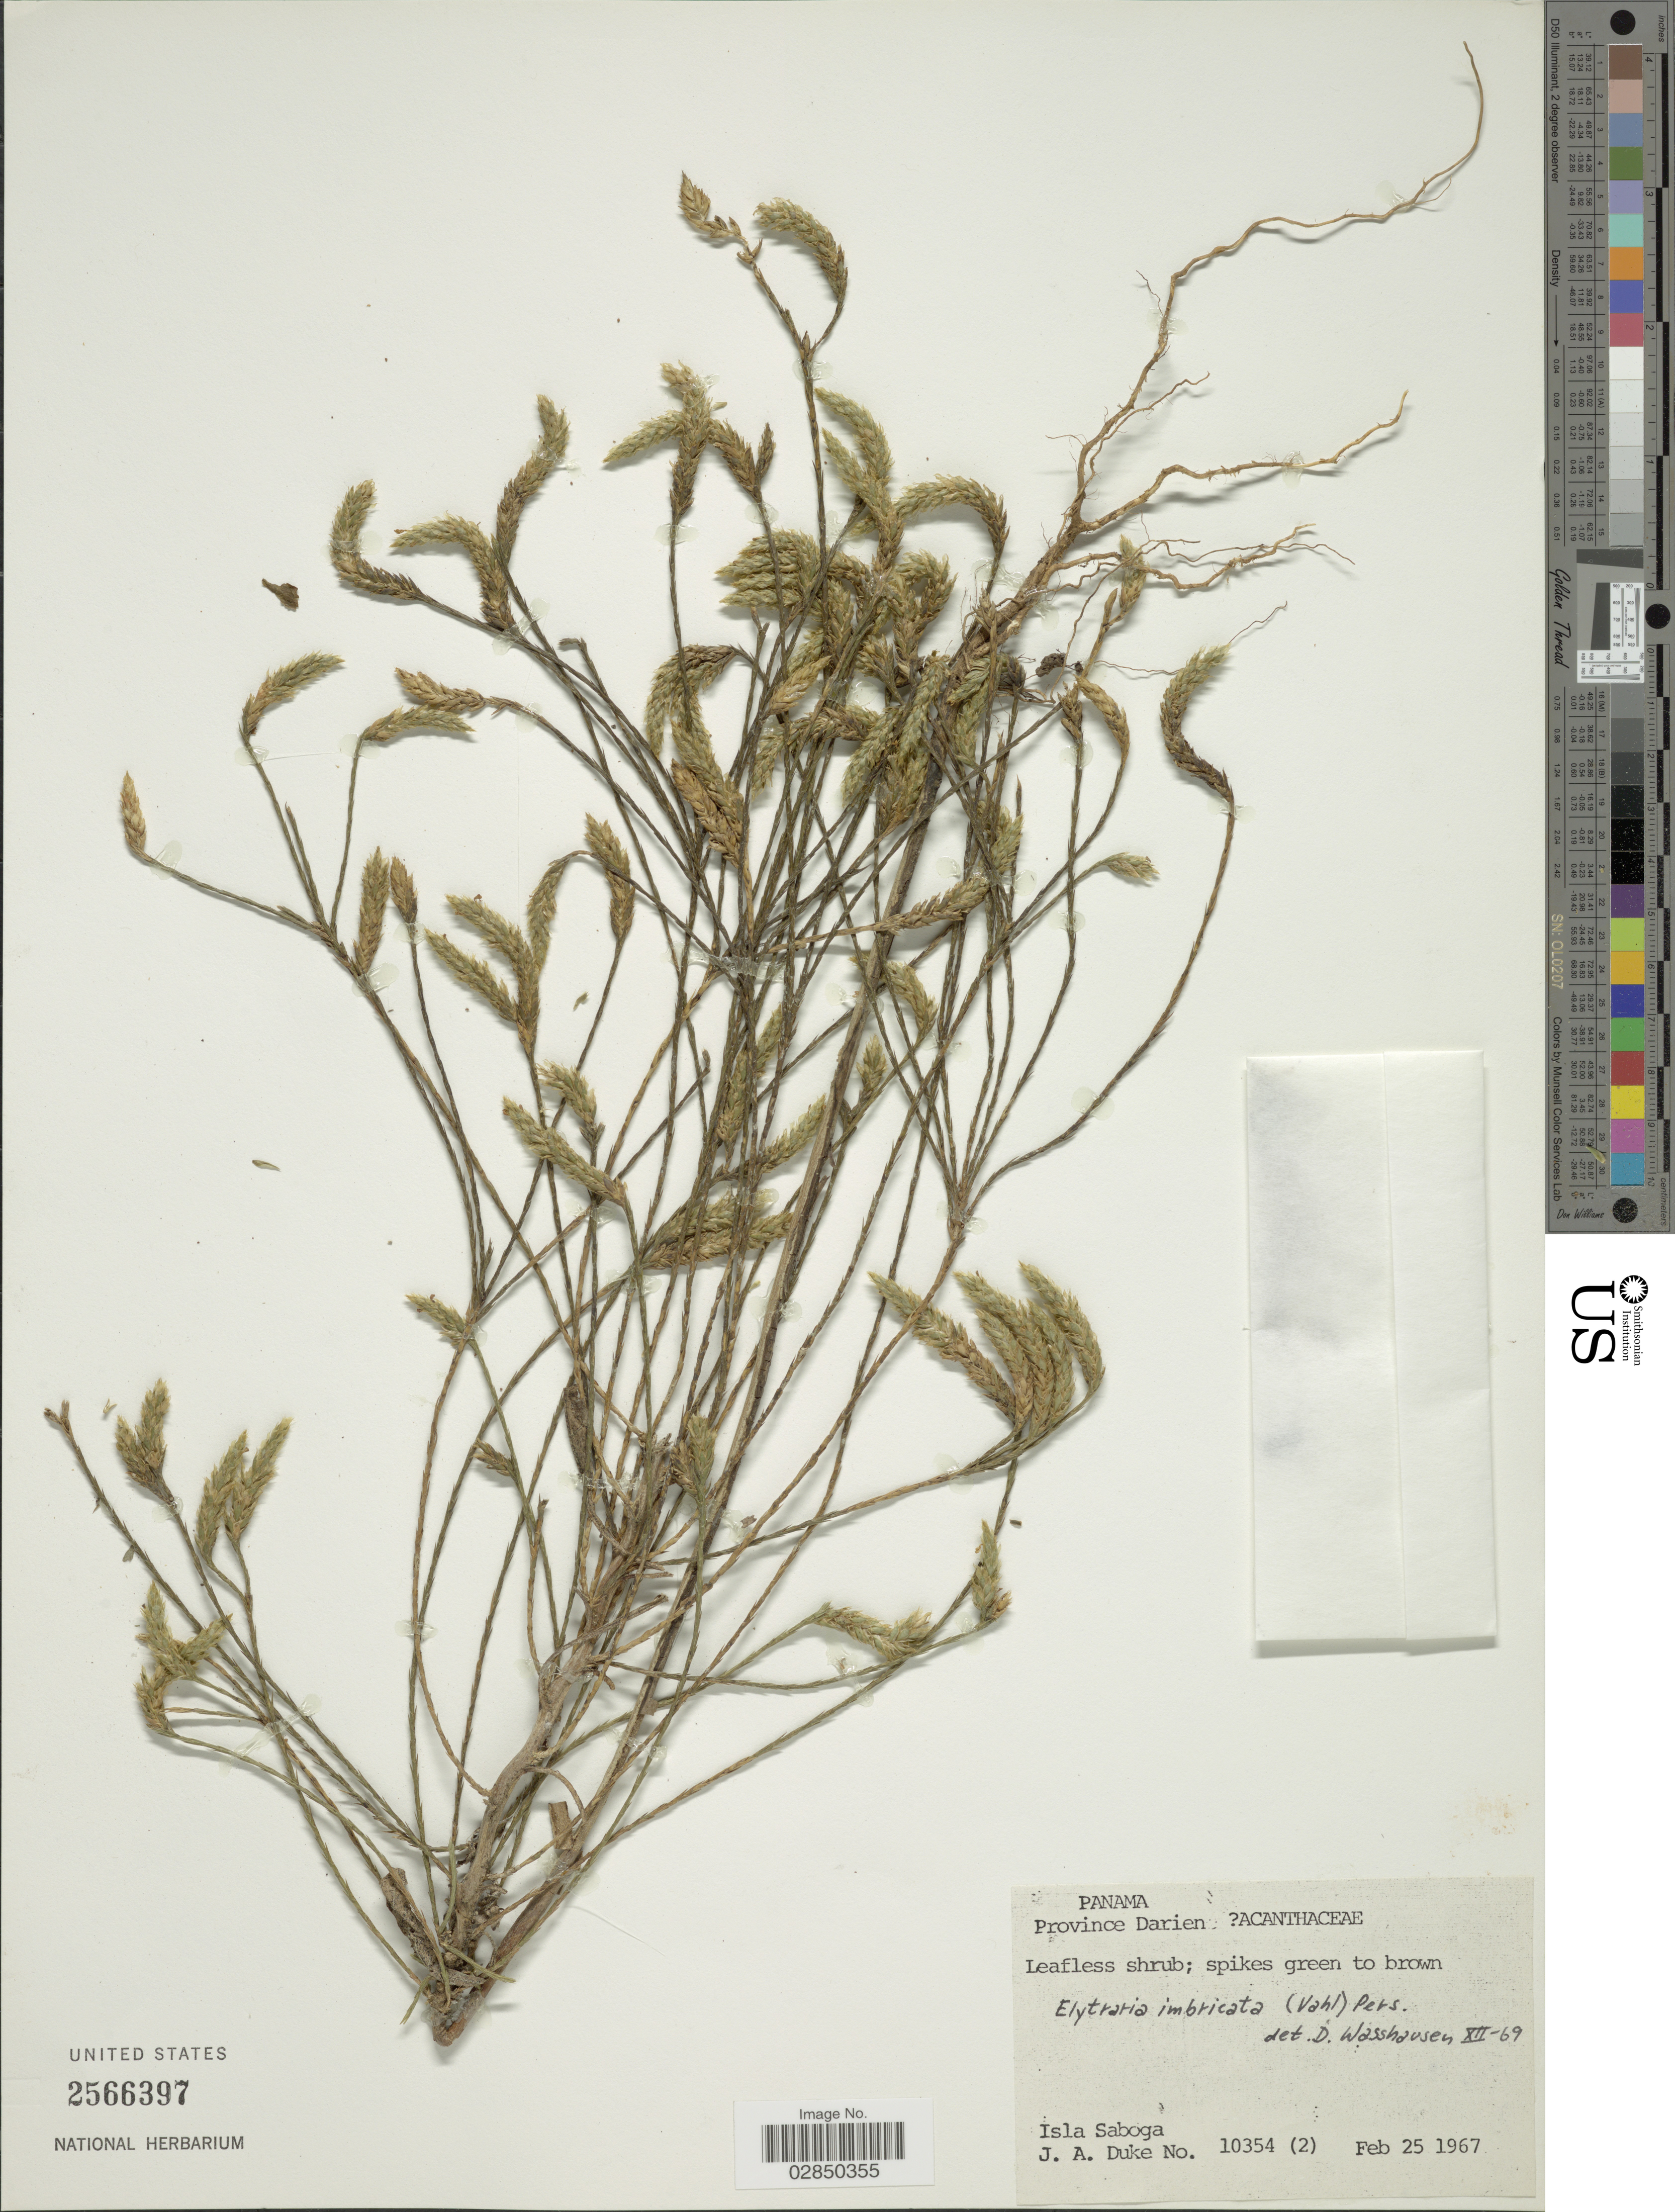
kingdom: Plantae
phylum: Tracheophyta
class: Magnoliopsida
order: Lamiales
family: Acanthaceae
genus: Elytraria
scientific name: Elytraria imbricata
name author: (Vahl) Pers.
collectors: J. A. Duke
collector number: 10354(2)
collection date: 1967-02-25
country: Panama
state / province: Darién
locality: Isla Saboga.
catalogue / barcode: US 2566397